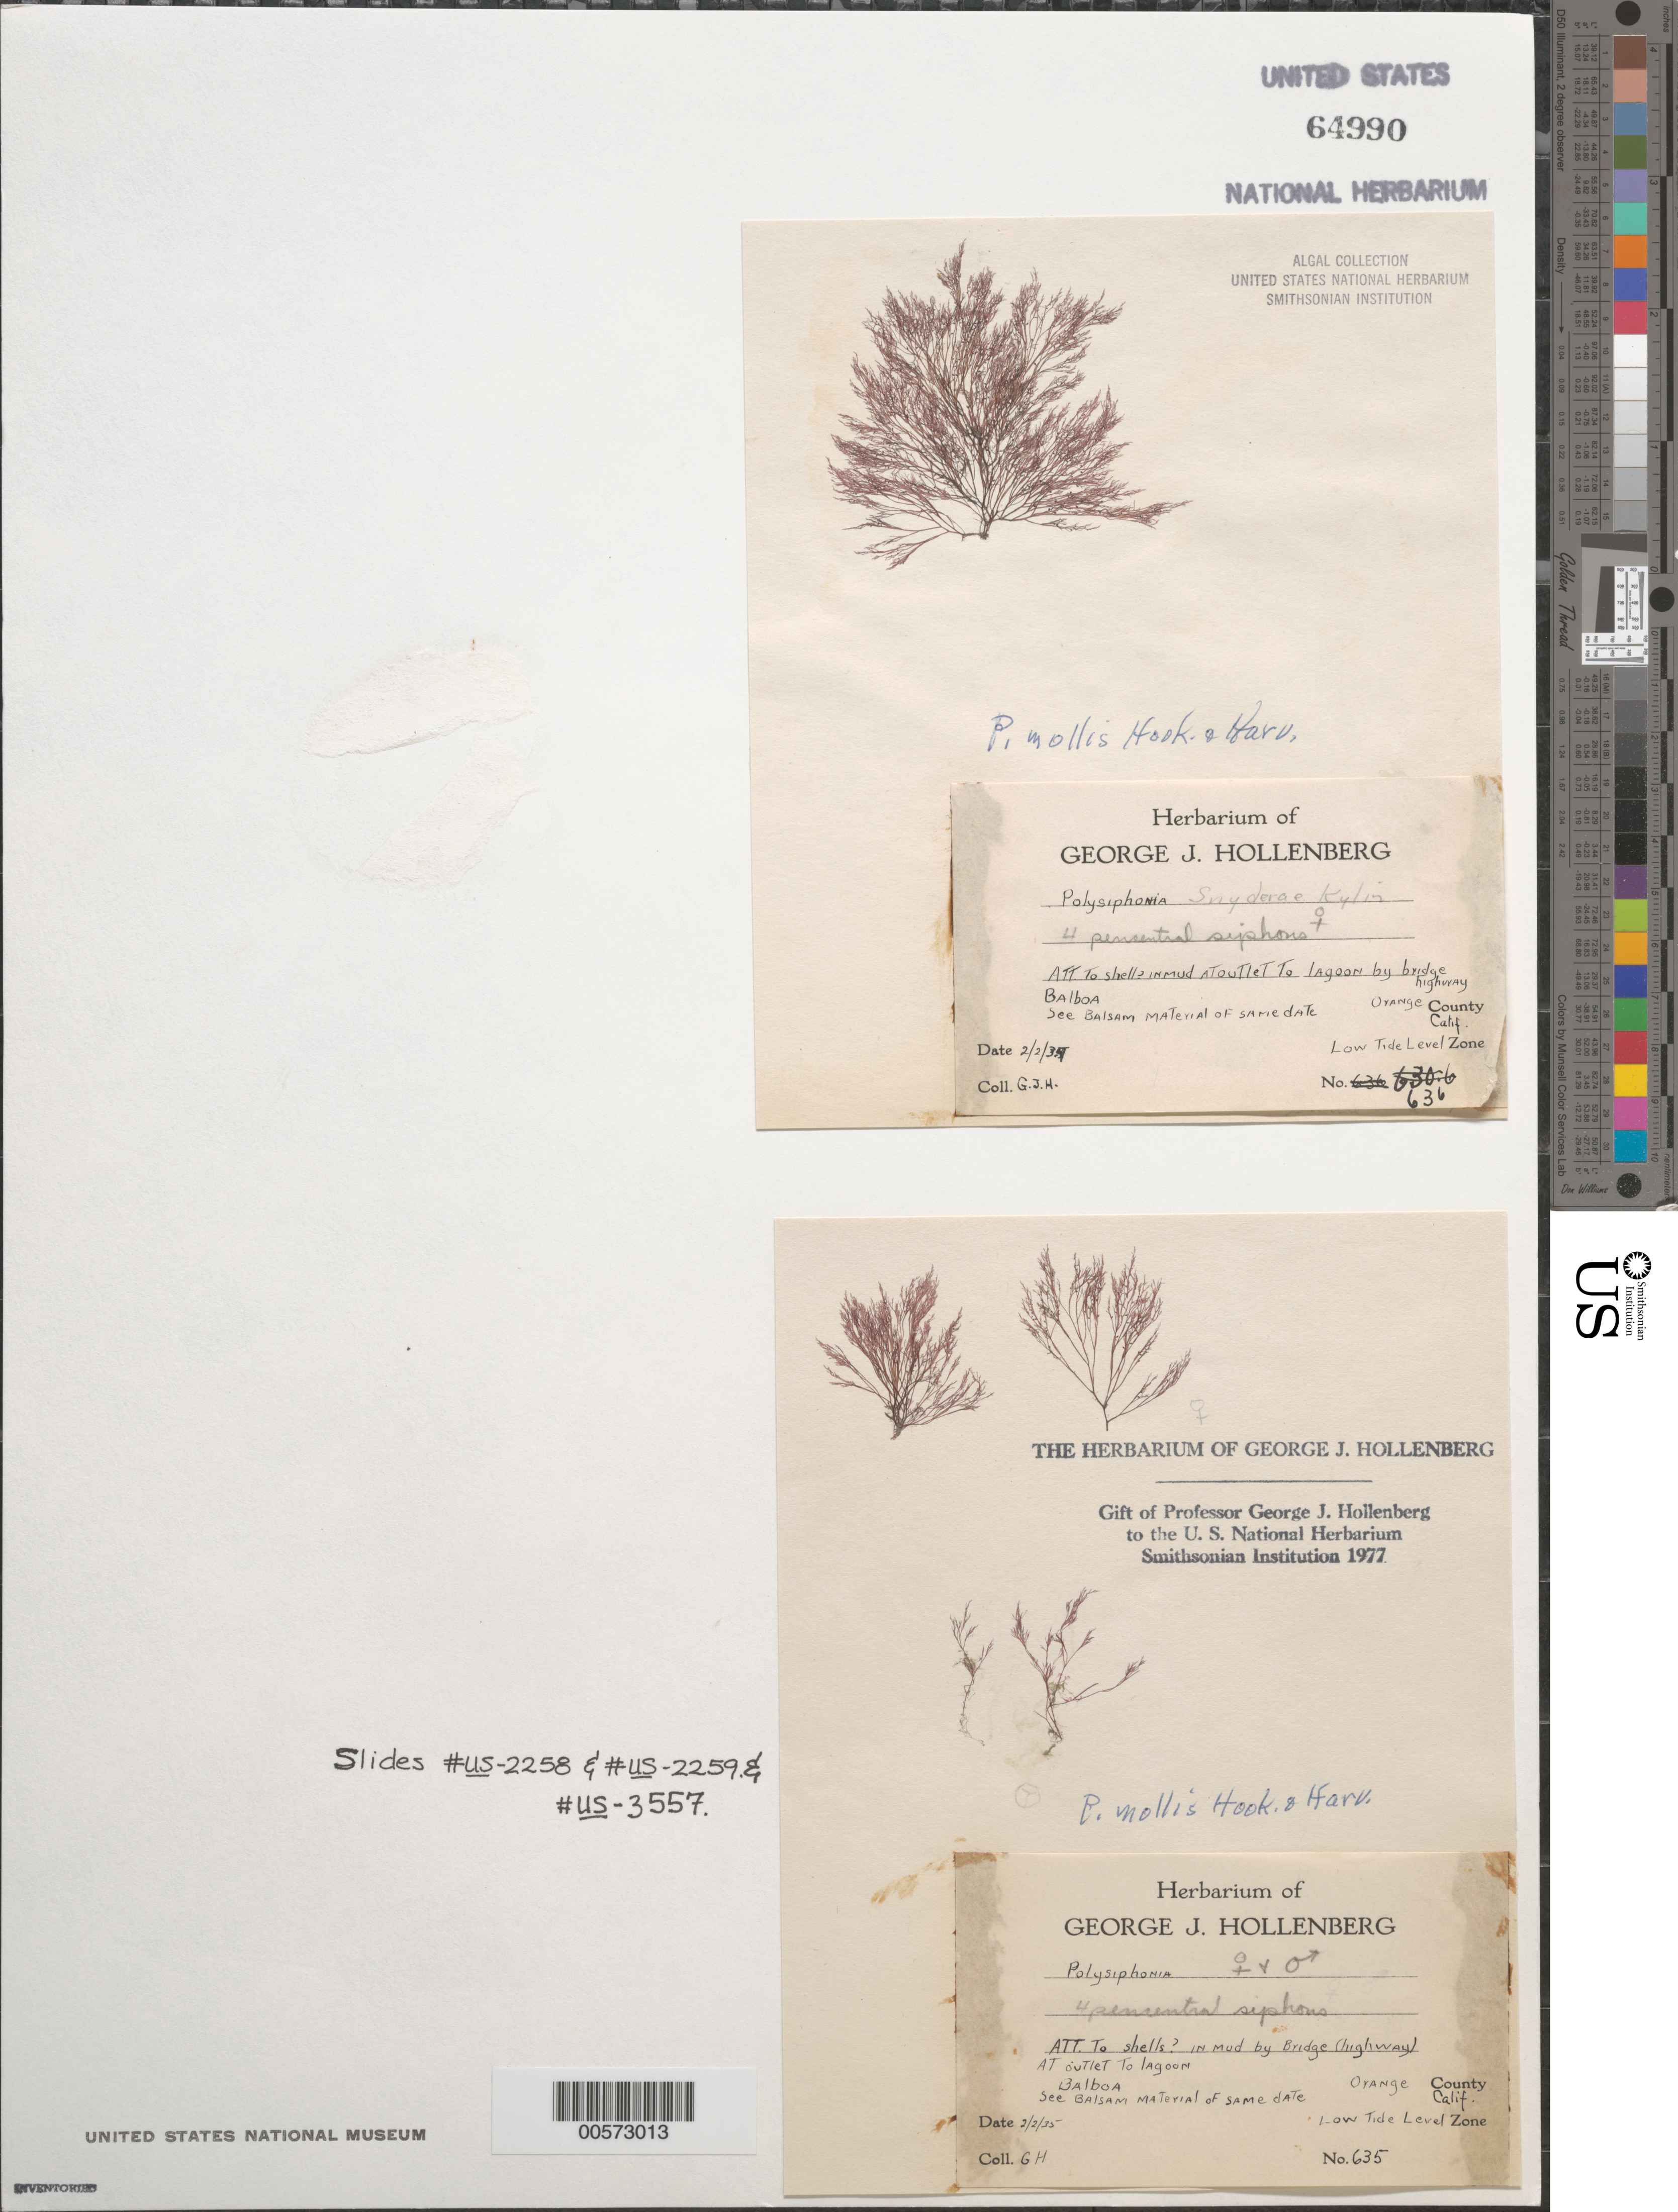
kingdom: Plantae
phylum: Rhodophyta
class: Florideophyceae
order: Ceramiales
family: Rhodomelaceae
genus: Polysiphonia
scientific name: Polysiphonia mollis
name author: Hook. f. & Harv.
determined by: Hollenberg, George J.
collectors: G. Hollenberg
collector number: GJH 635 & GJH 636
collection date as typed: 02 Feb 1935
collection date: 1935-02-02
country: United States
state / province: California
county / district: Orange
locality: Balboa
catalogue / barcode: US 64990